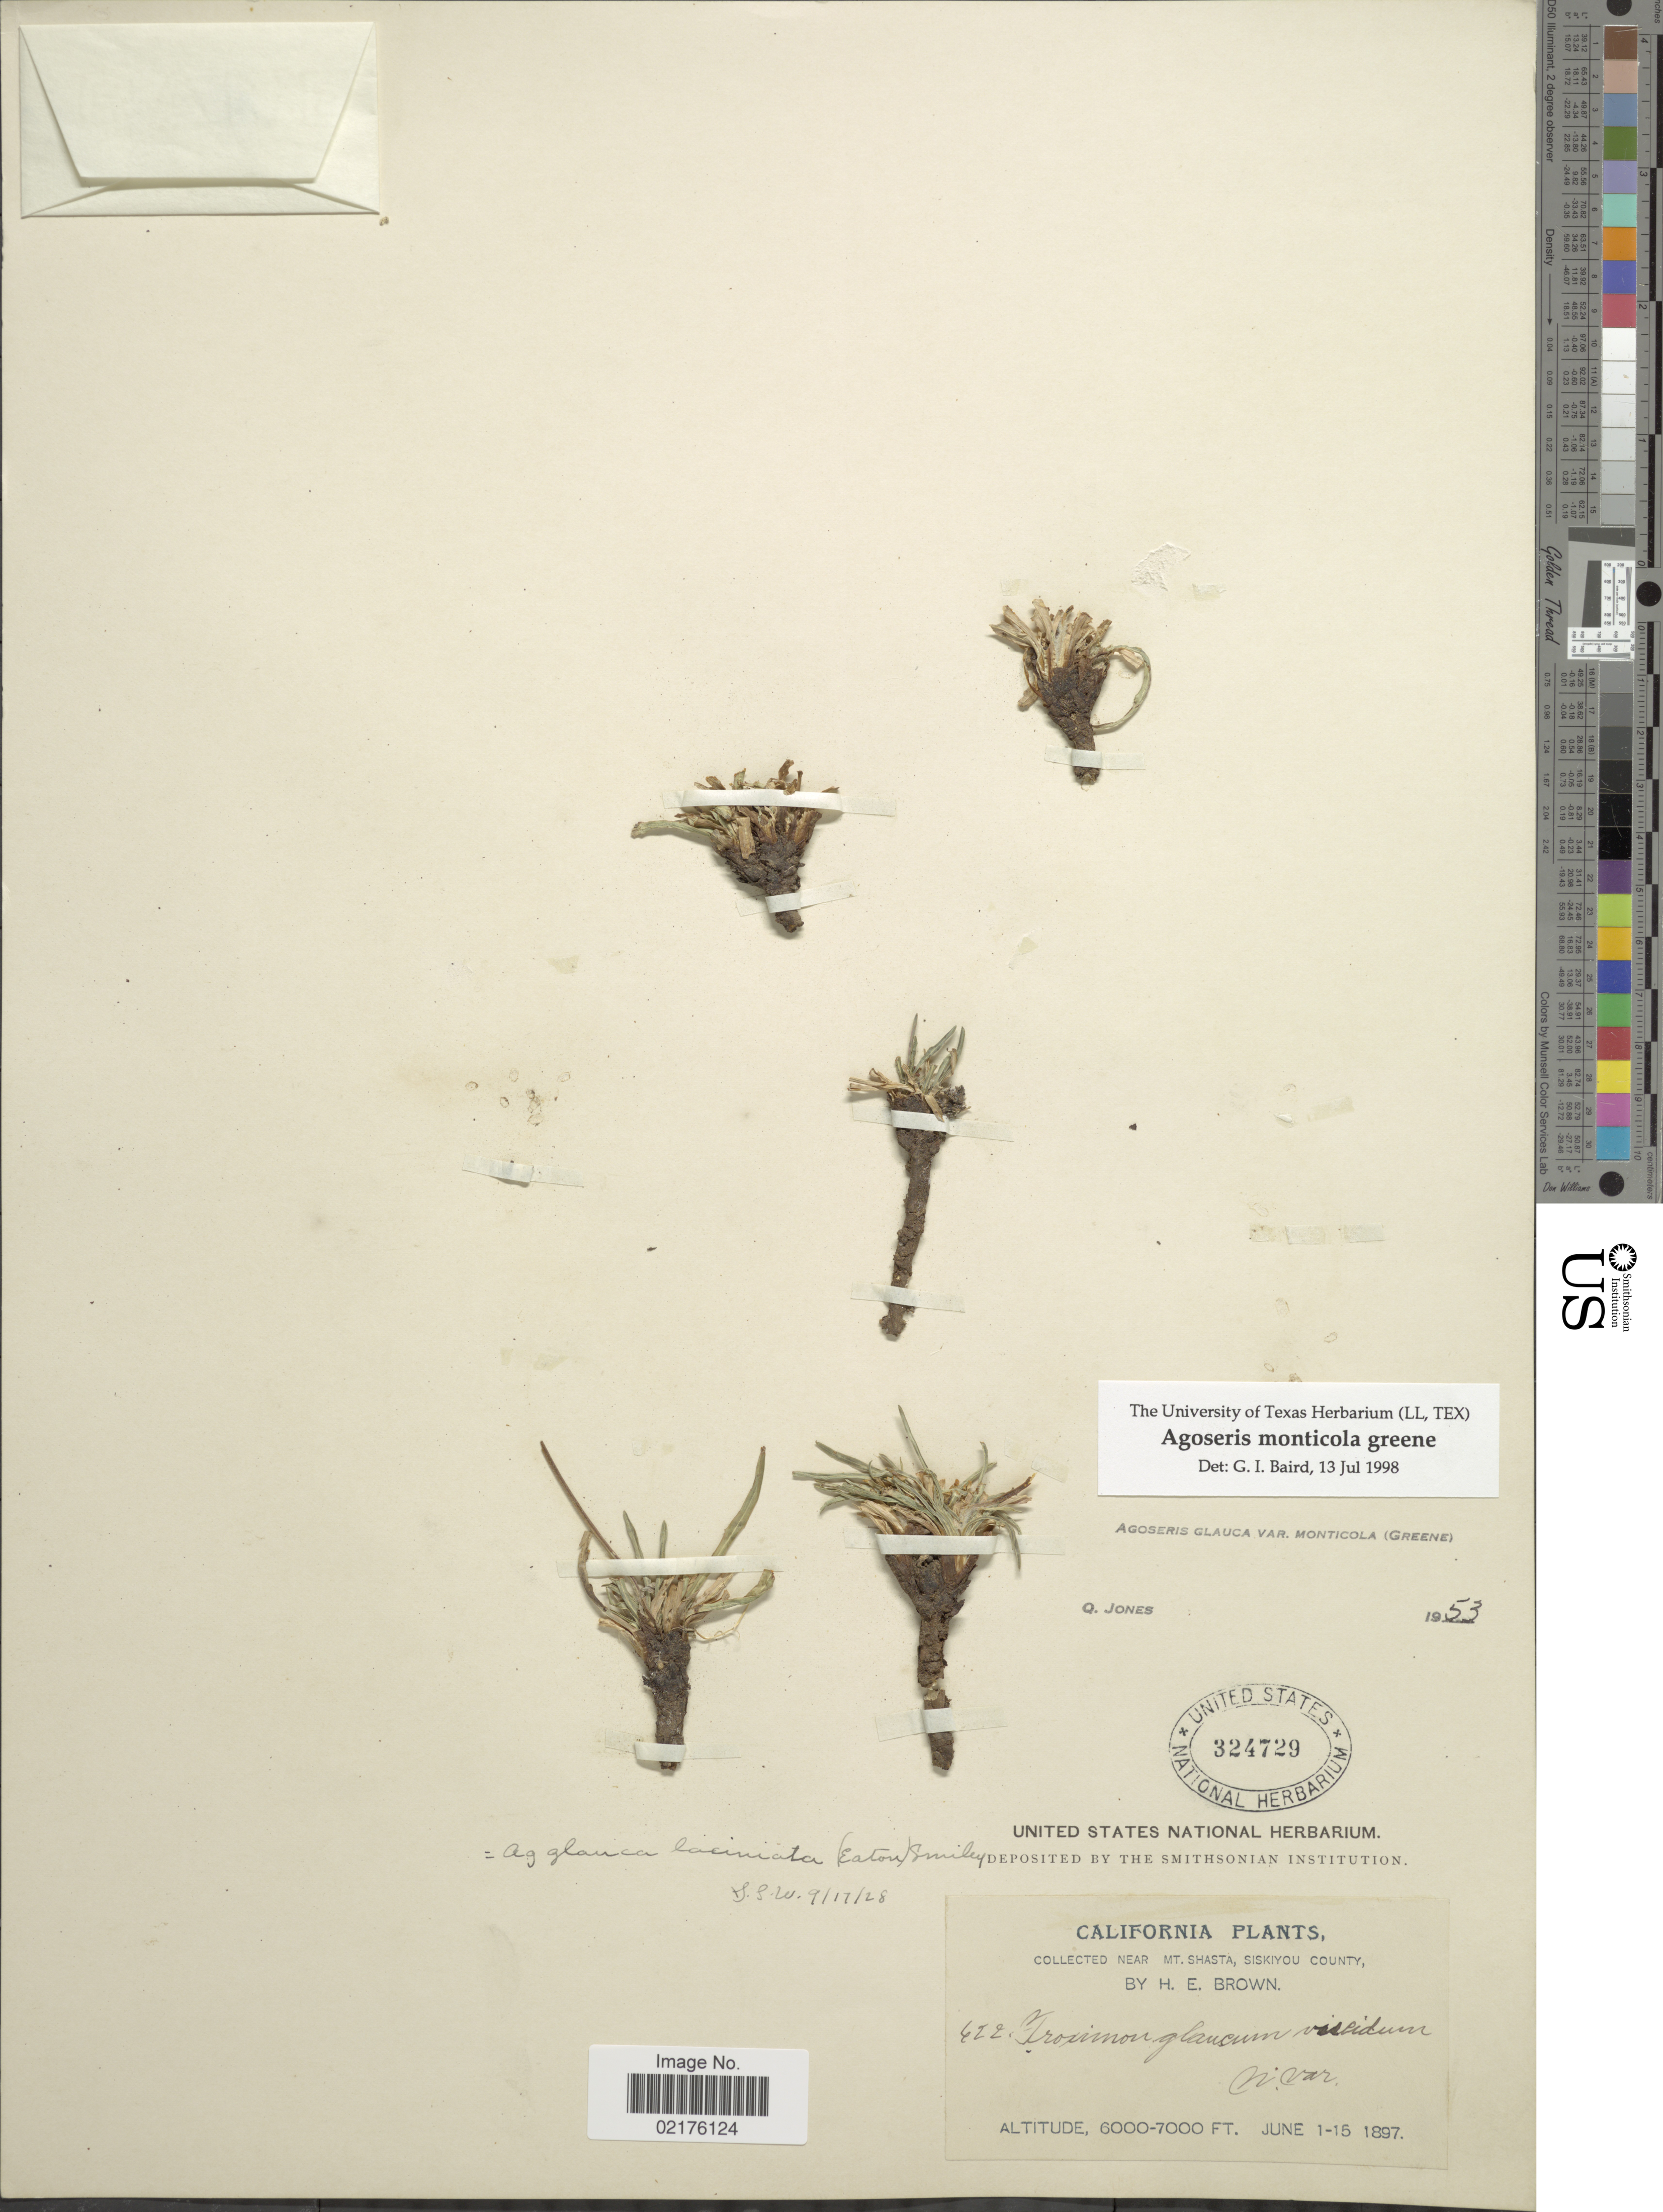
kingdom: Plantae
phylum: Tracheophyta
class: Magnoliopsida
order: Asterales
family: Asteraceae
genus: Agoseris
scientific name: Agoseris monticola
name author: Greene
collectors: H. E. Brown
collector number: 422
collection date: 1897-06-01/1897-06-15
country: United States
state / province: California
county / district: Siskiyou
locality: Near Mt. Shasta, Siskiyou County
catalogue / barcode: US 324729